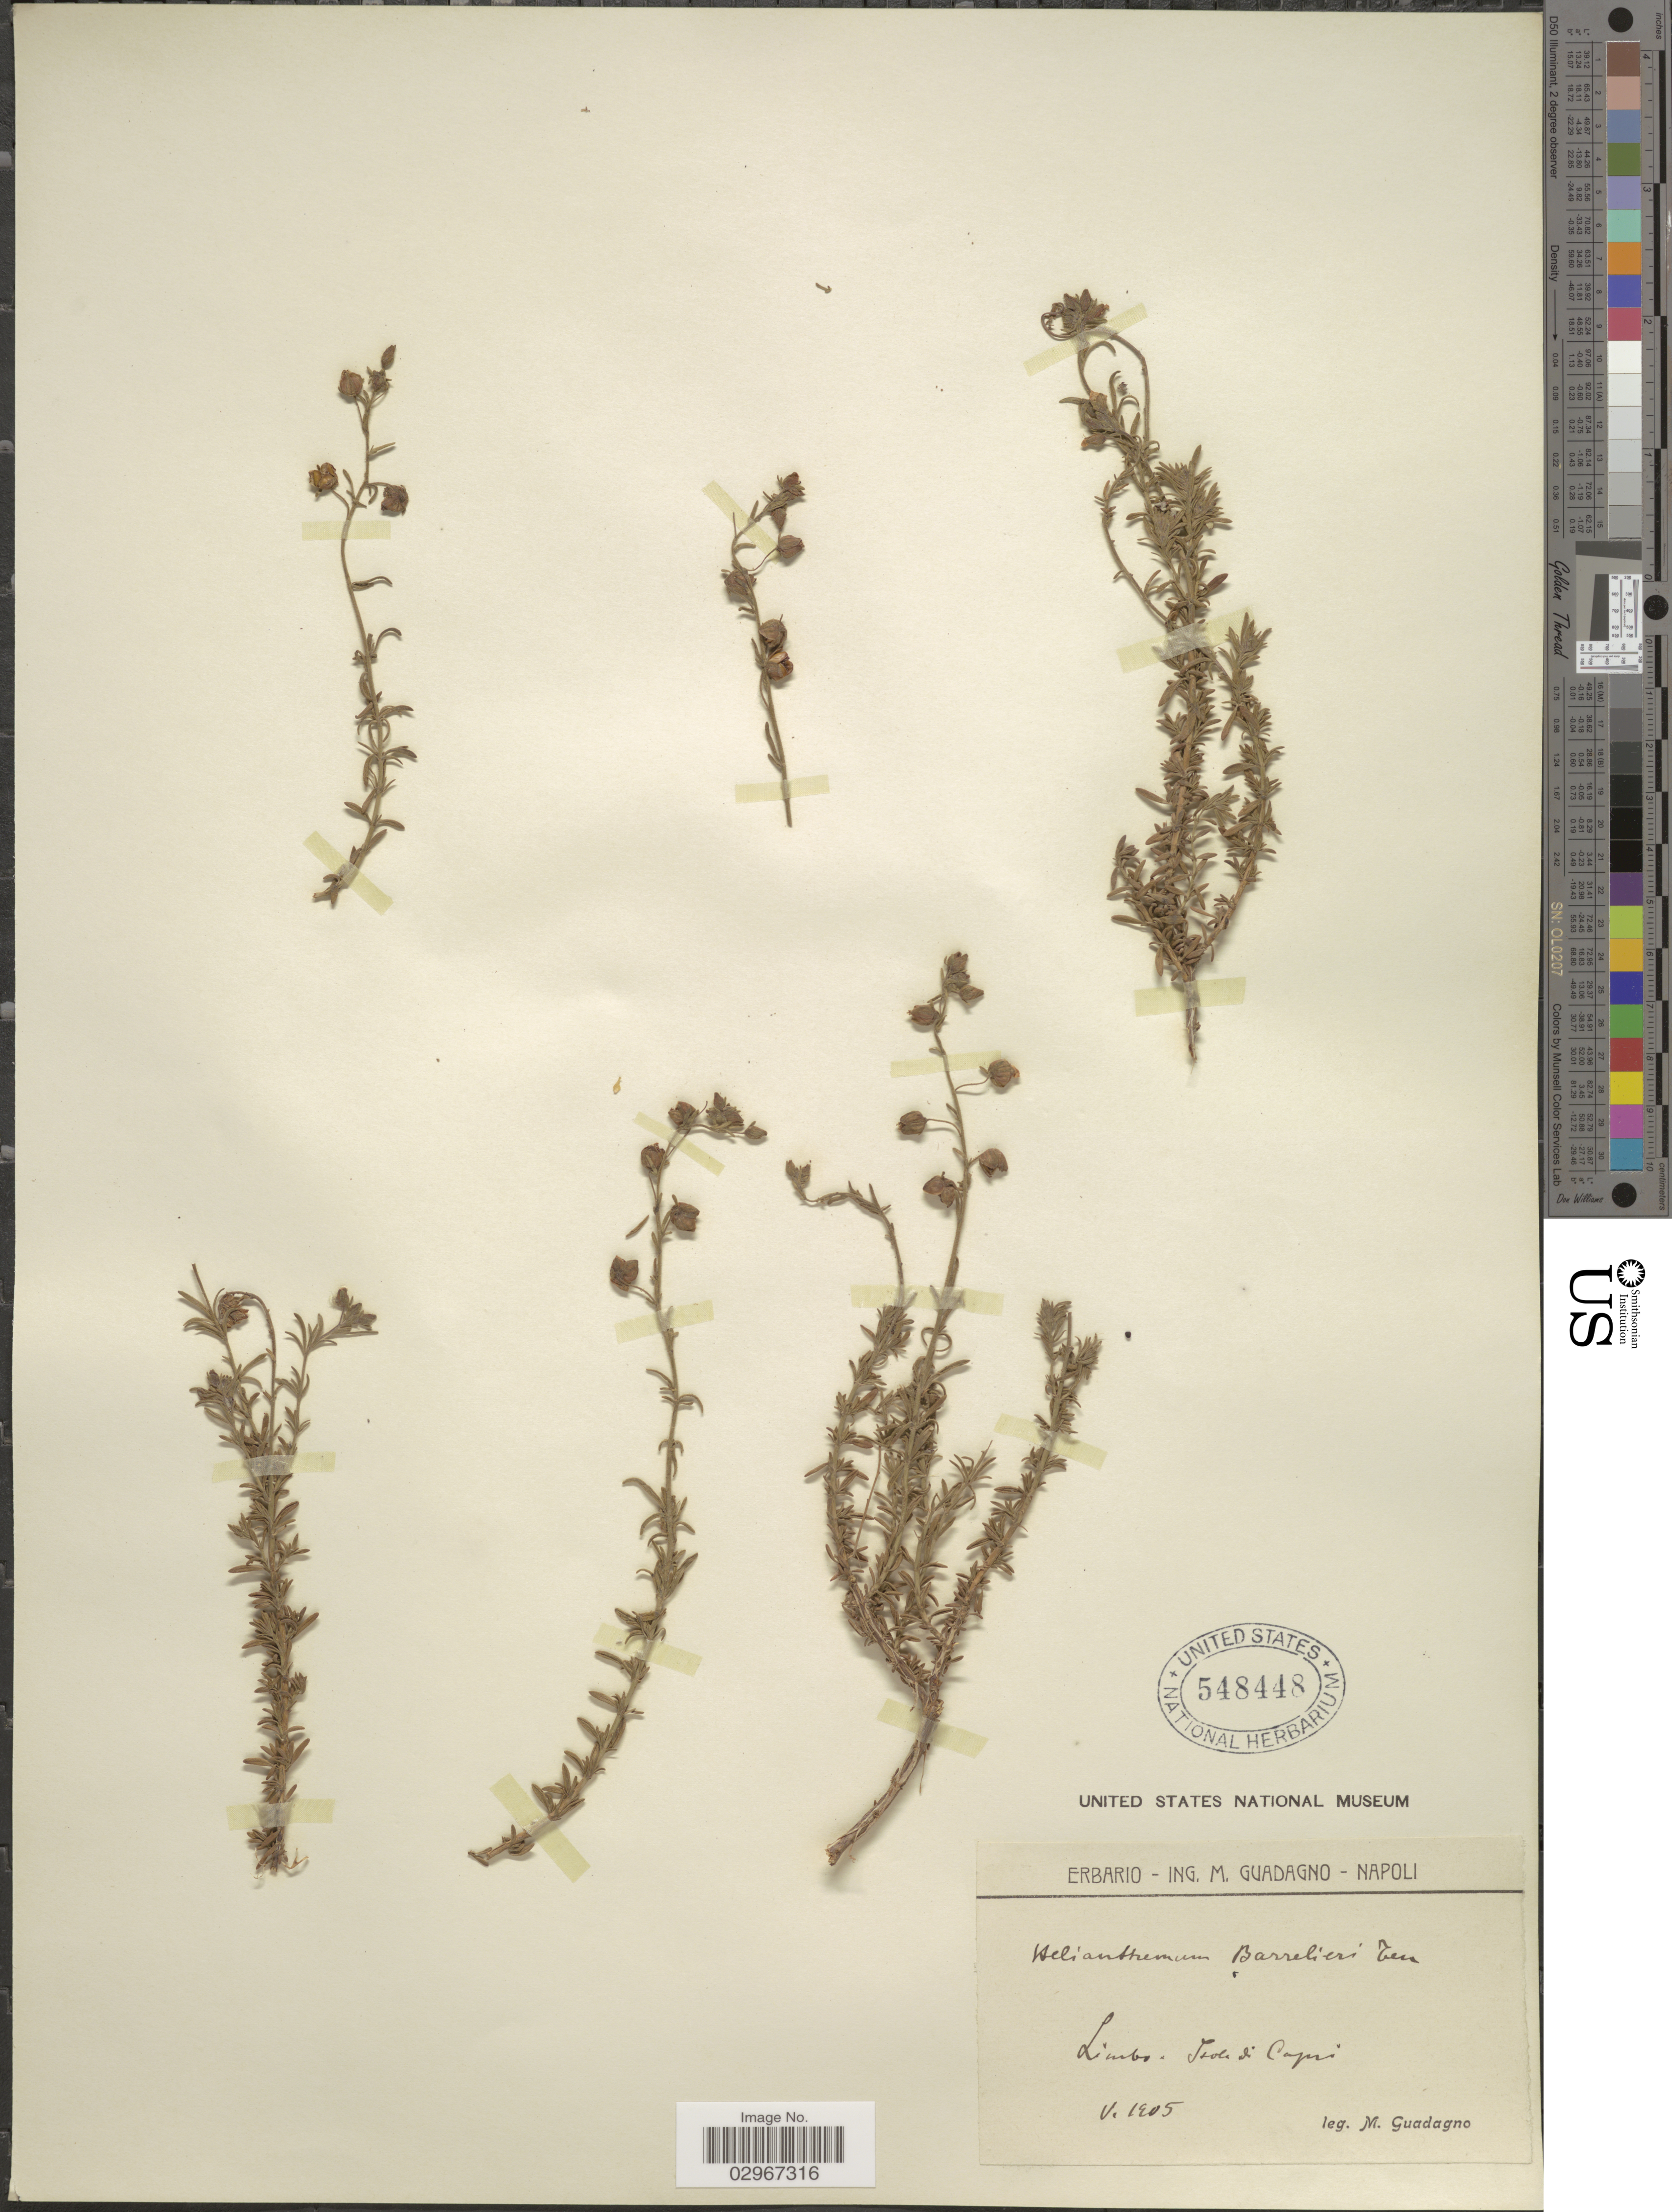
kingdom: Plantae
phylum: Tracheophyta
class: Magnoliopsida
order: Malvales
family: Cistaceae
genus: Helianthemum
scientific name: Helianthemum sp.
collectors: M. Guadagno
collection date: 1905-05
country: Italy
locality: Limbo, Isoli de Capri.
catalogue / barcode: US 548448